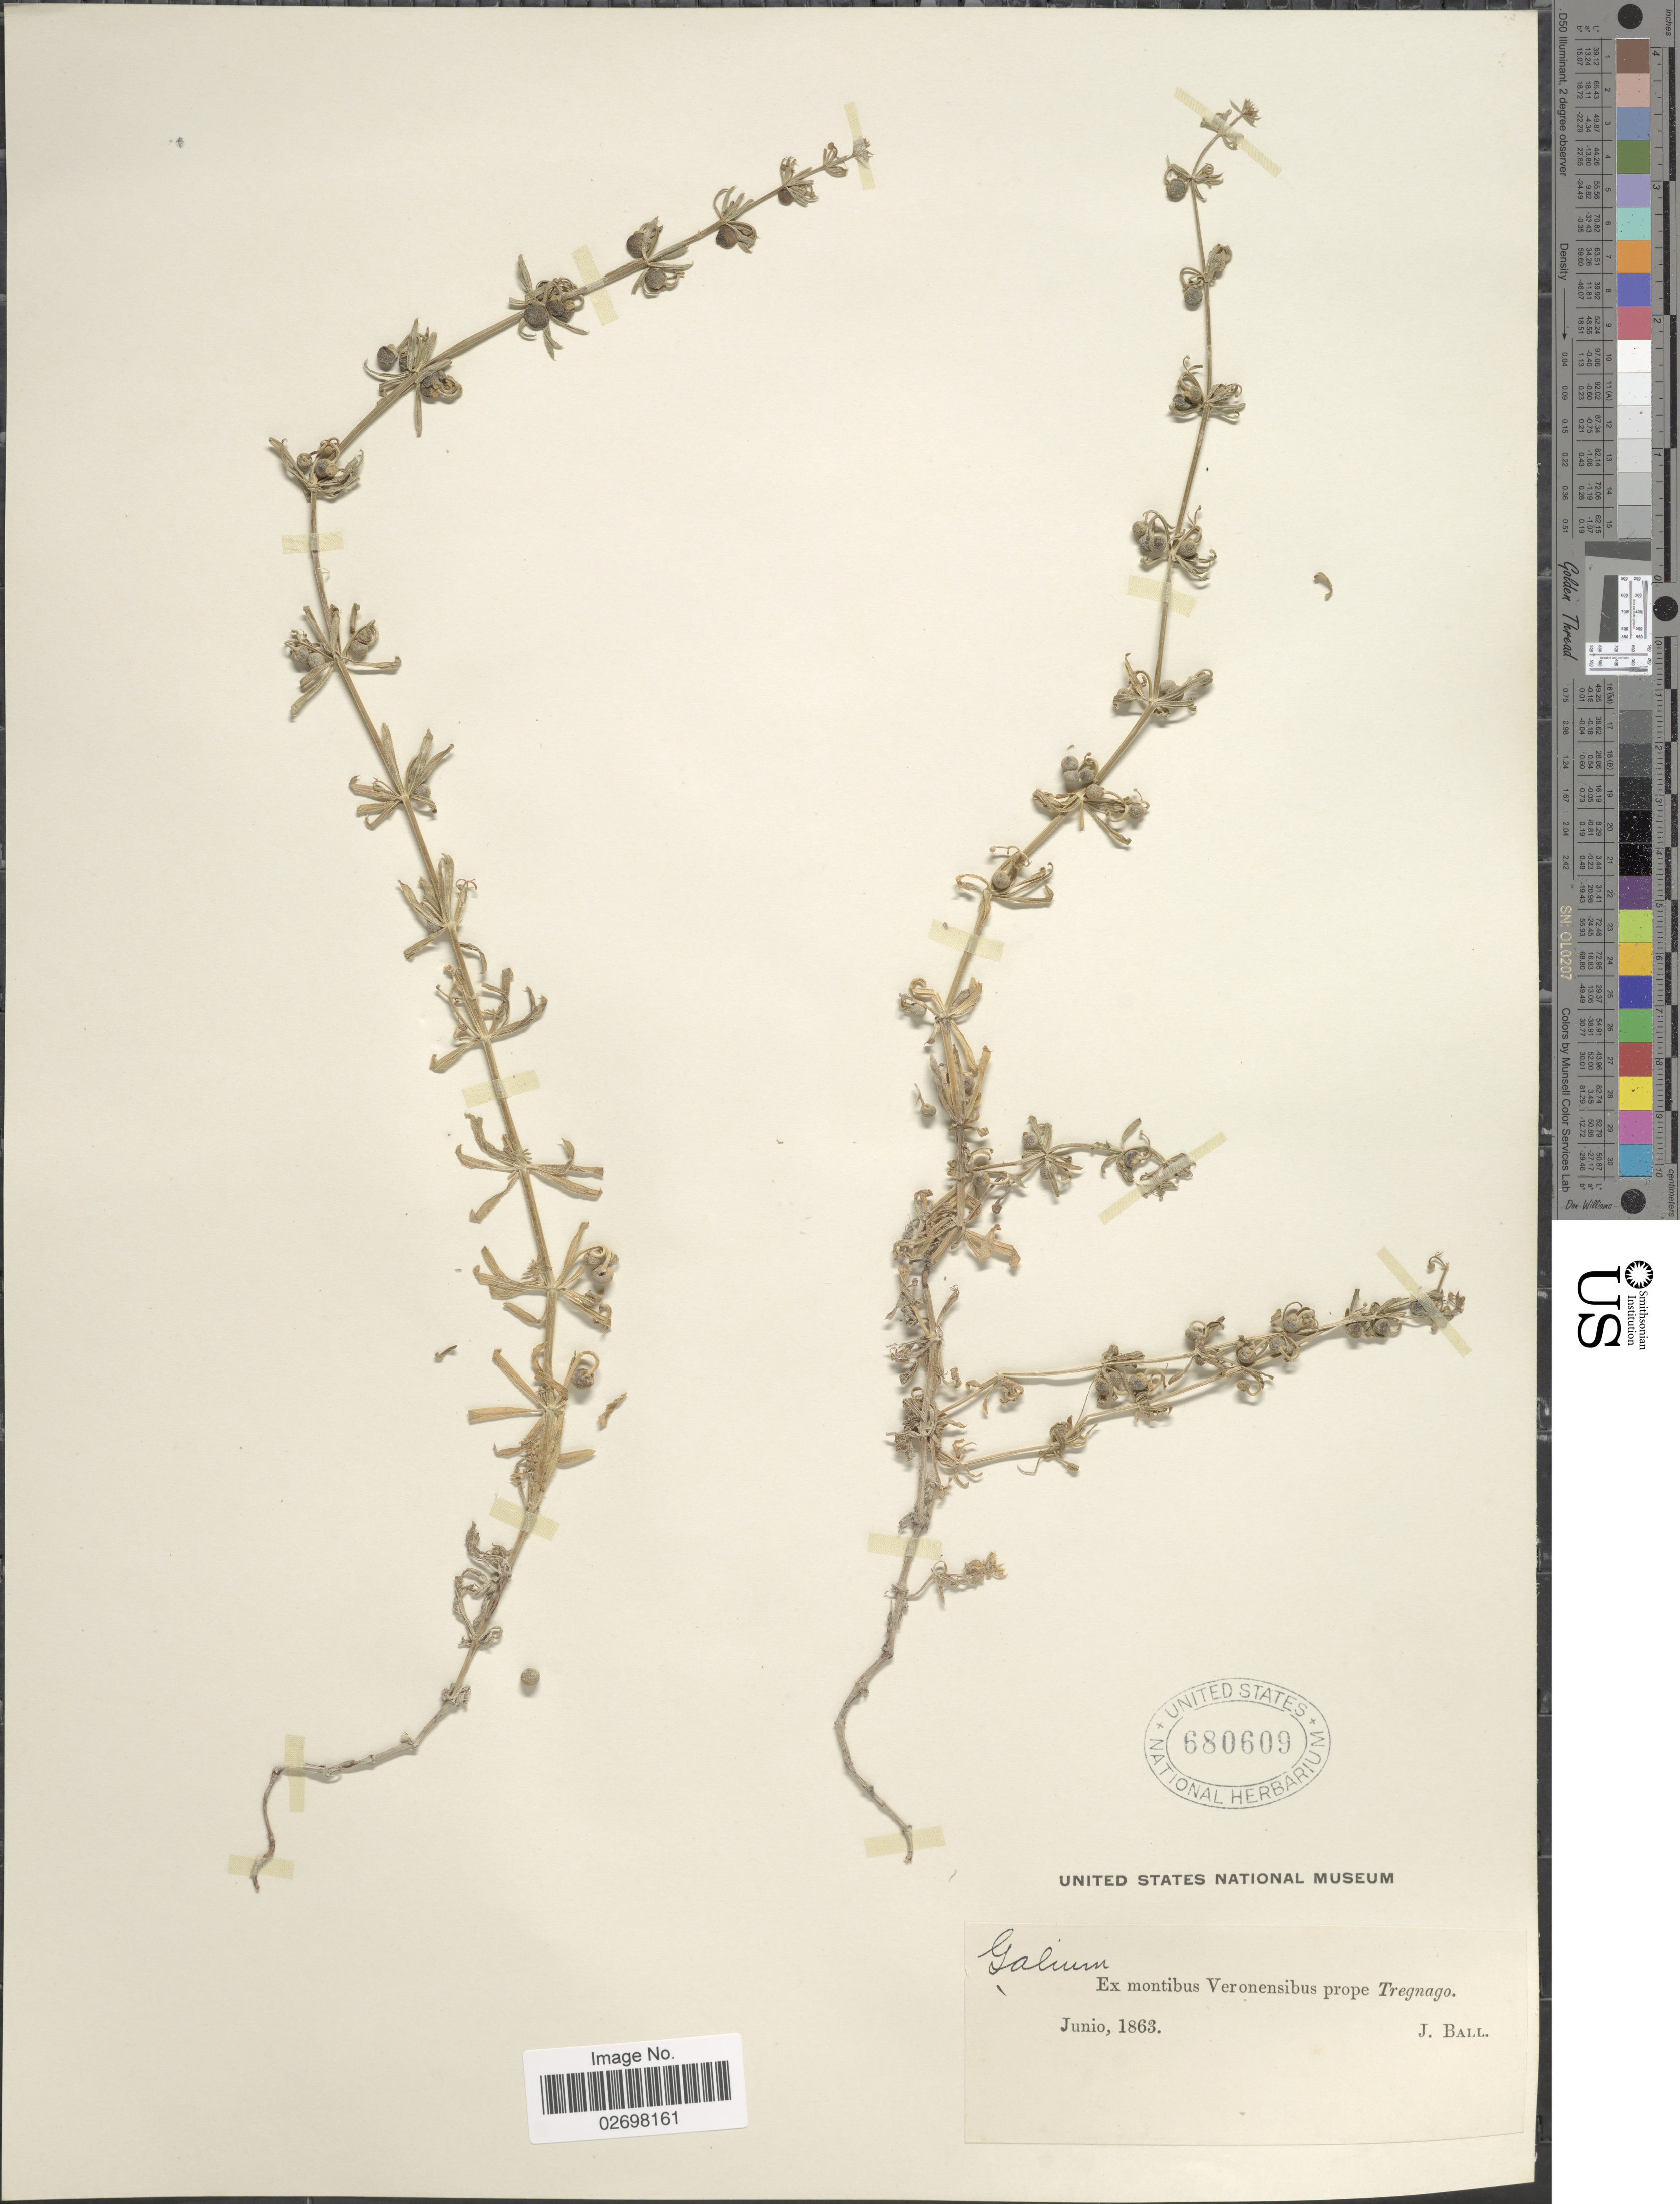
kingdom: Plantae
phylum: Tracheophyta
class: Magnoliopsida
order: Gentianales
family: Rubiaceae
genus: Galium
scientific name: Galium sp.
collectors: J. Ball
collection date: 1863-06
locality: Montibus Veronensibus prope Tregnago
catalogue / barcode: US 680609